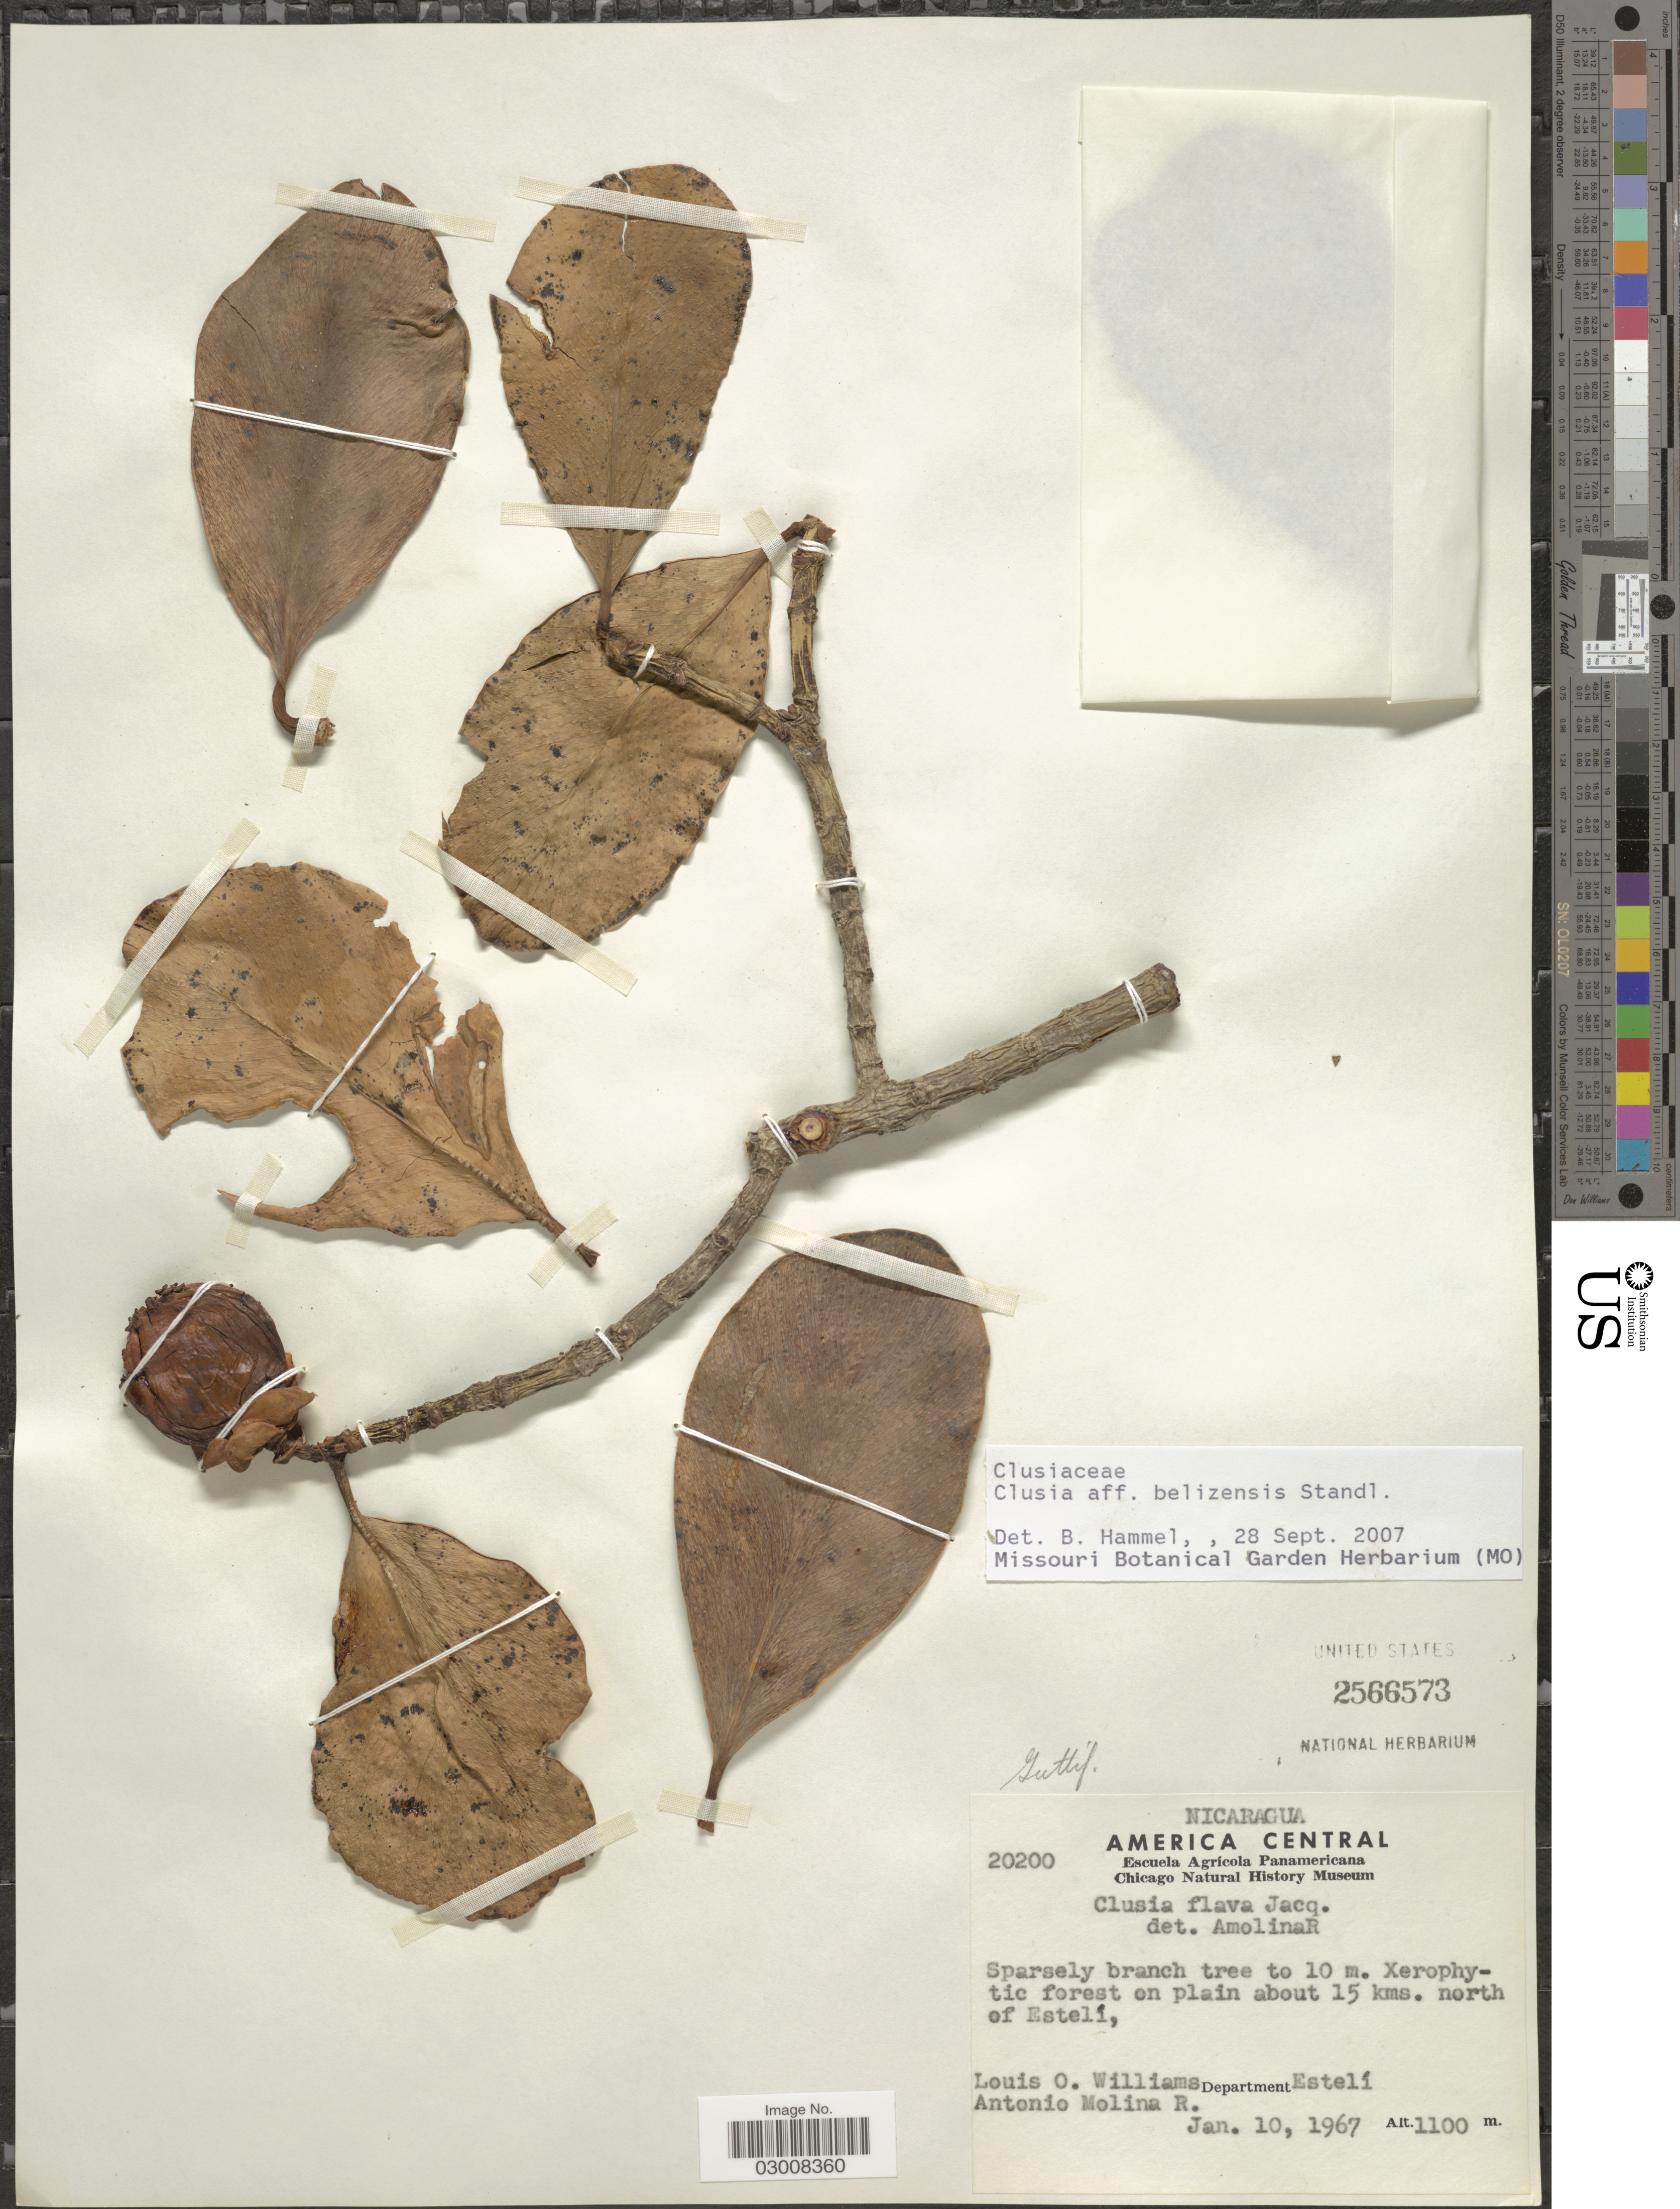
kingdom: Plantae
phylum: Tracheophyta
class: Magnoliopsida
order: Malpighiales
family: Clusiaceae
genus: Clusia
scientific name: Clusia belizensis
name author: Standl.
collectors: L. O. Williams & A. Molina R.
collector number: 20200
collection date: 1967-01-10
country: Nicaragua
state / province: Esteli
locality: Xerophytic forest on plain about 15 kms. north of Estelí, Department Estelí.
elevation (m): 1100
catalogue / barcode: US 2566573